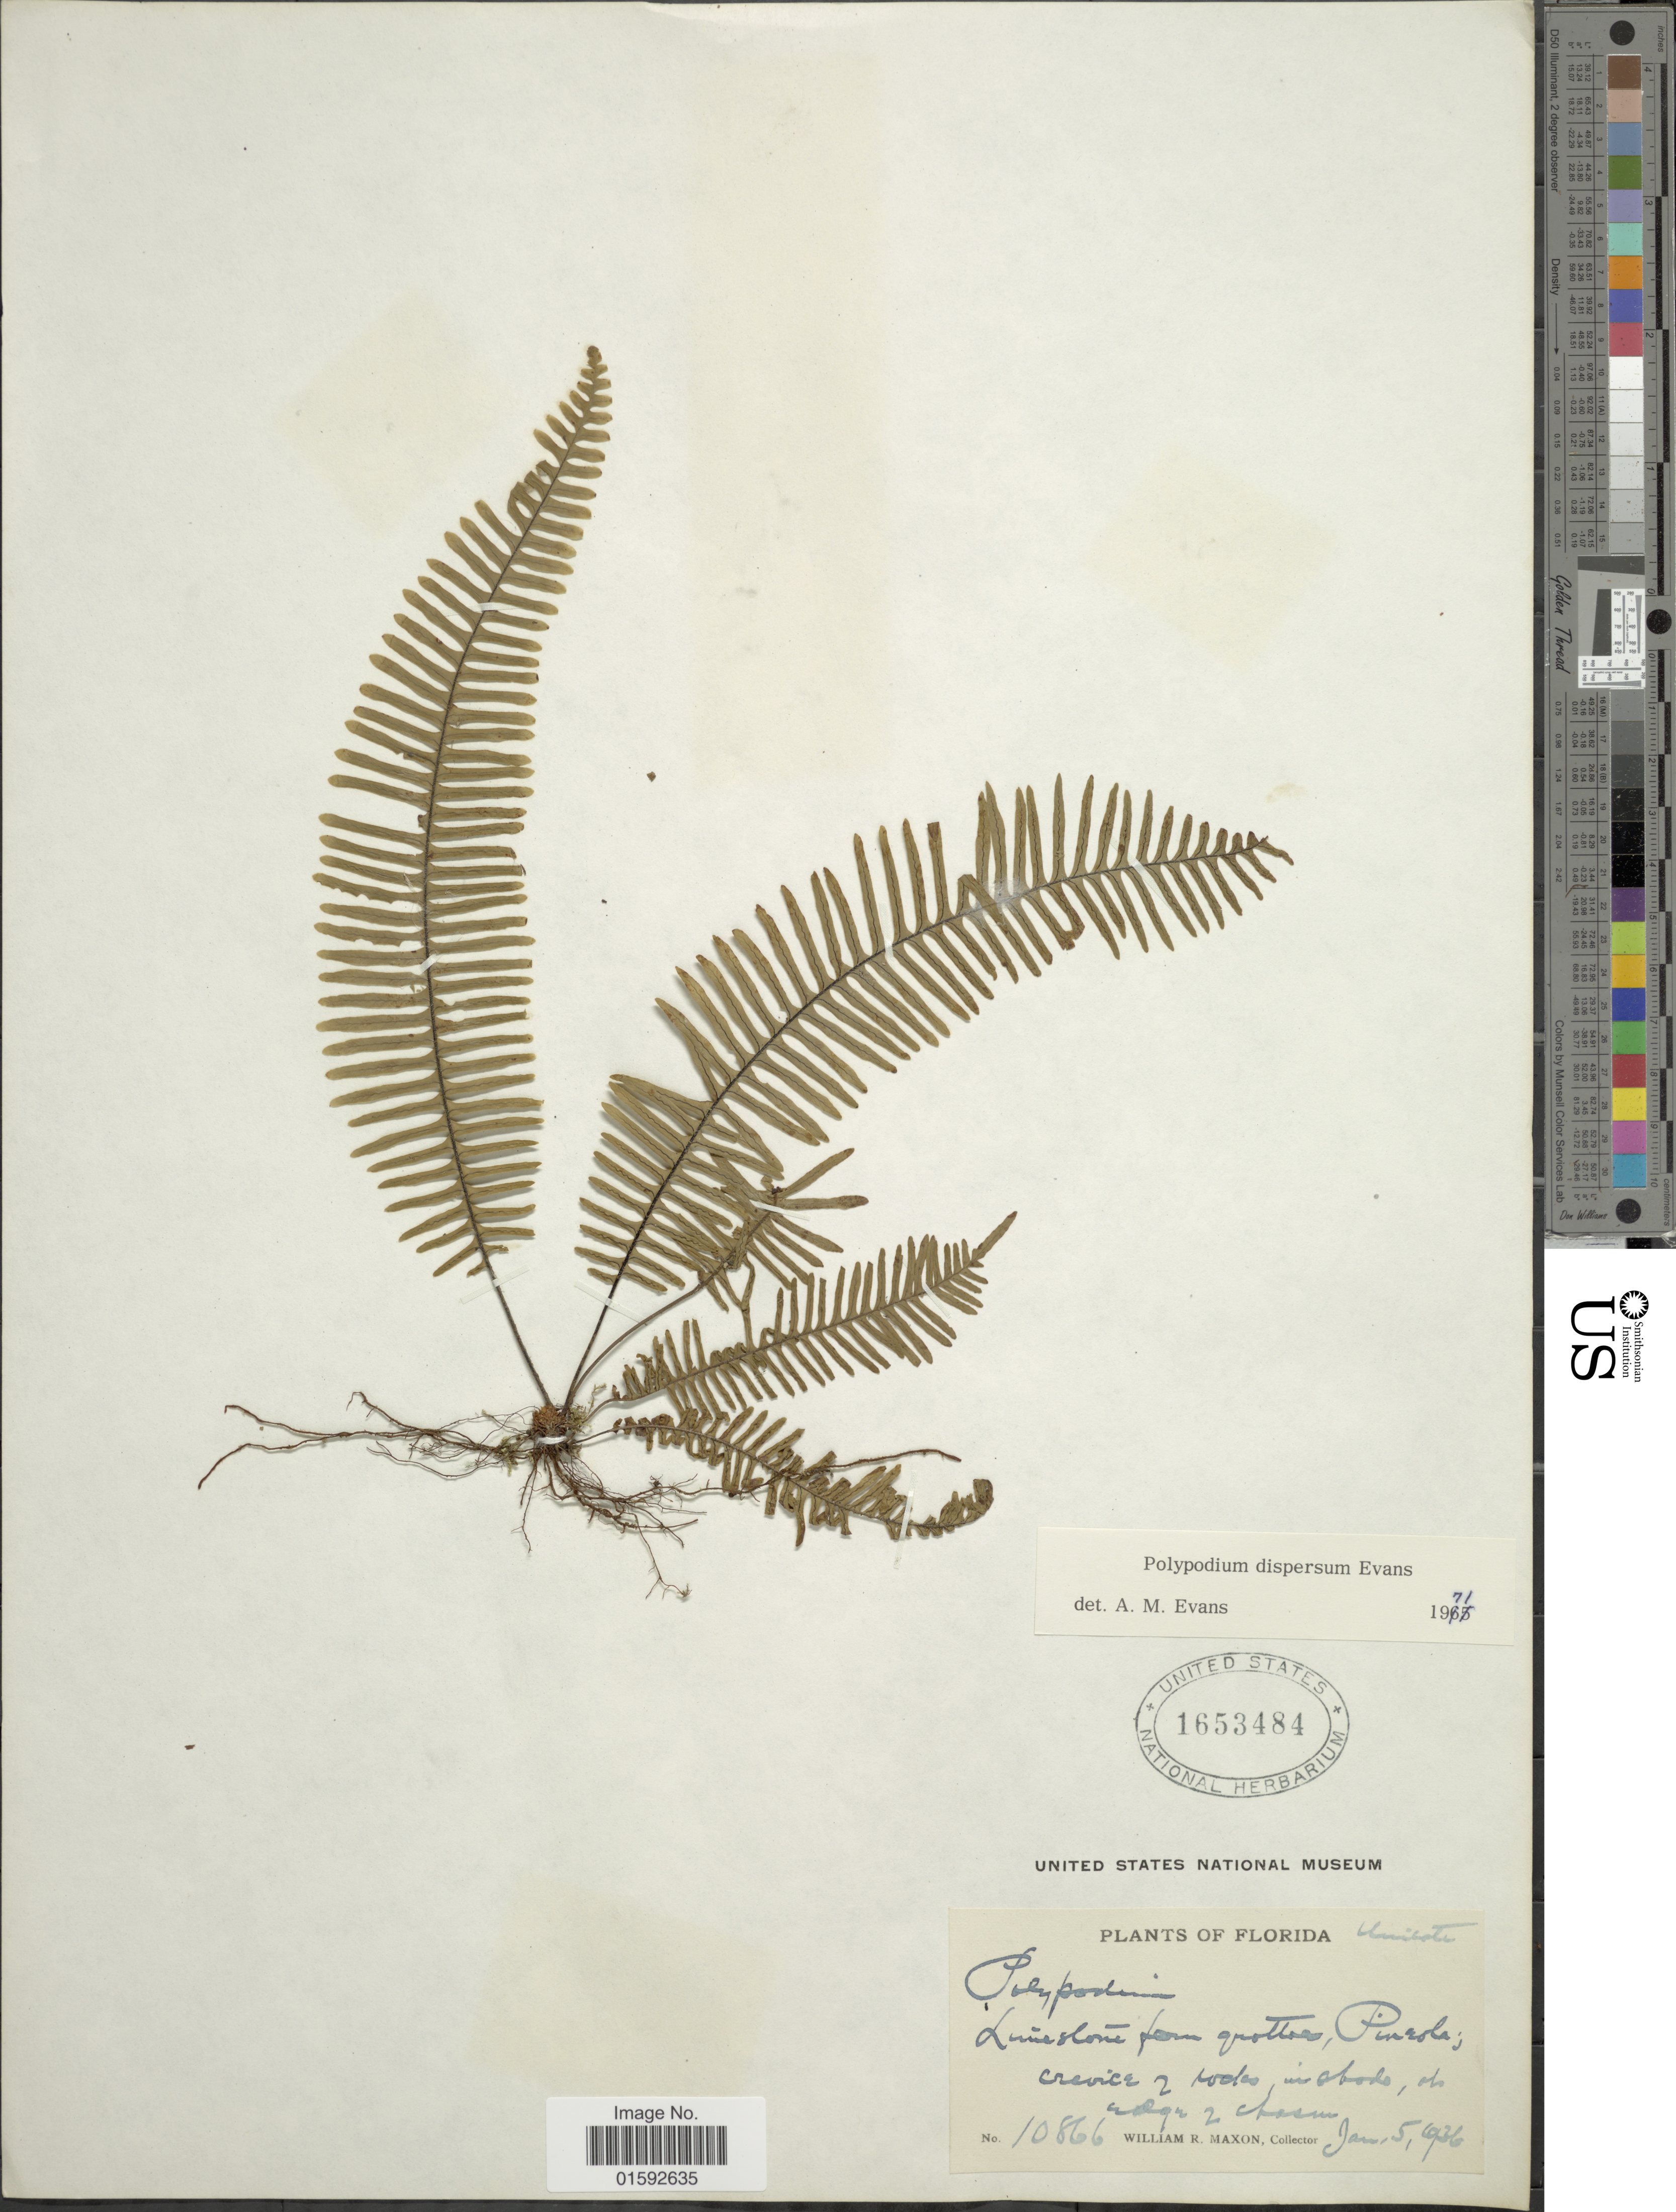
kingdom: Plantae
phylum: Tracheophyta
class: Polypodiopsida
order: Polypodiales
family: Polypodiaceae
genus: Pecluma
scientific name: Pecluma dispersa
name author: (A.M. Evans) M.G. Price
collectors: W. R. Maxon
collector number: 10866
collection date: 1936-01-05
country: United States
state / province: Florida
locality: Limestone fern grottoes, Pineola; crevice of rocks.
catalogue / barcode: US 1653484